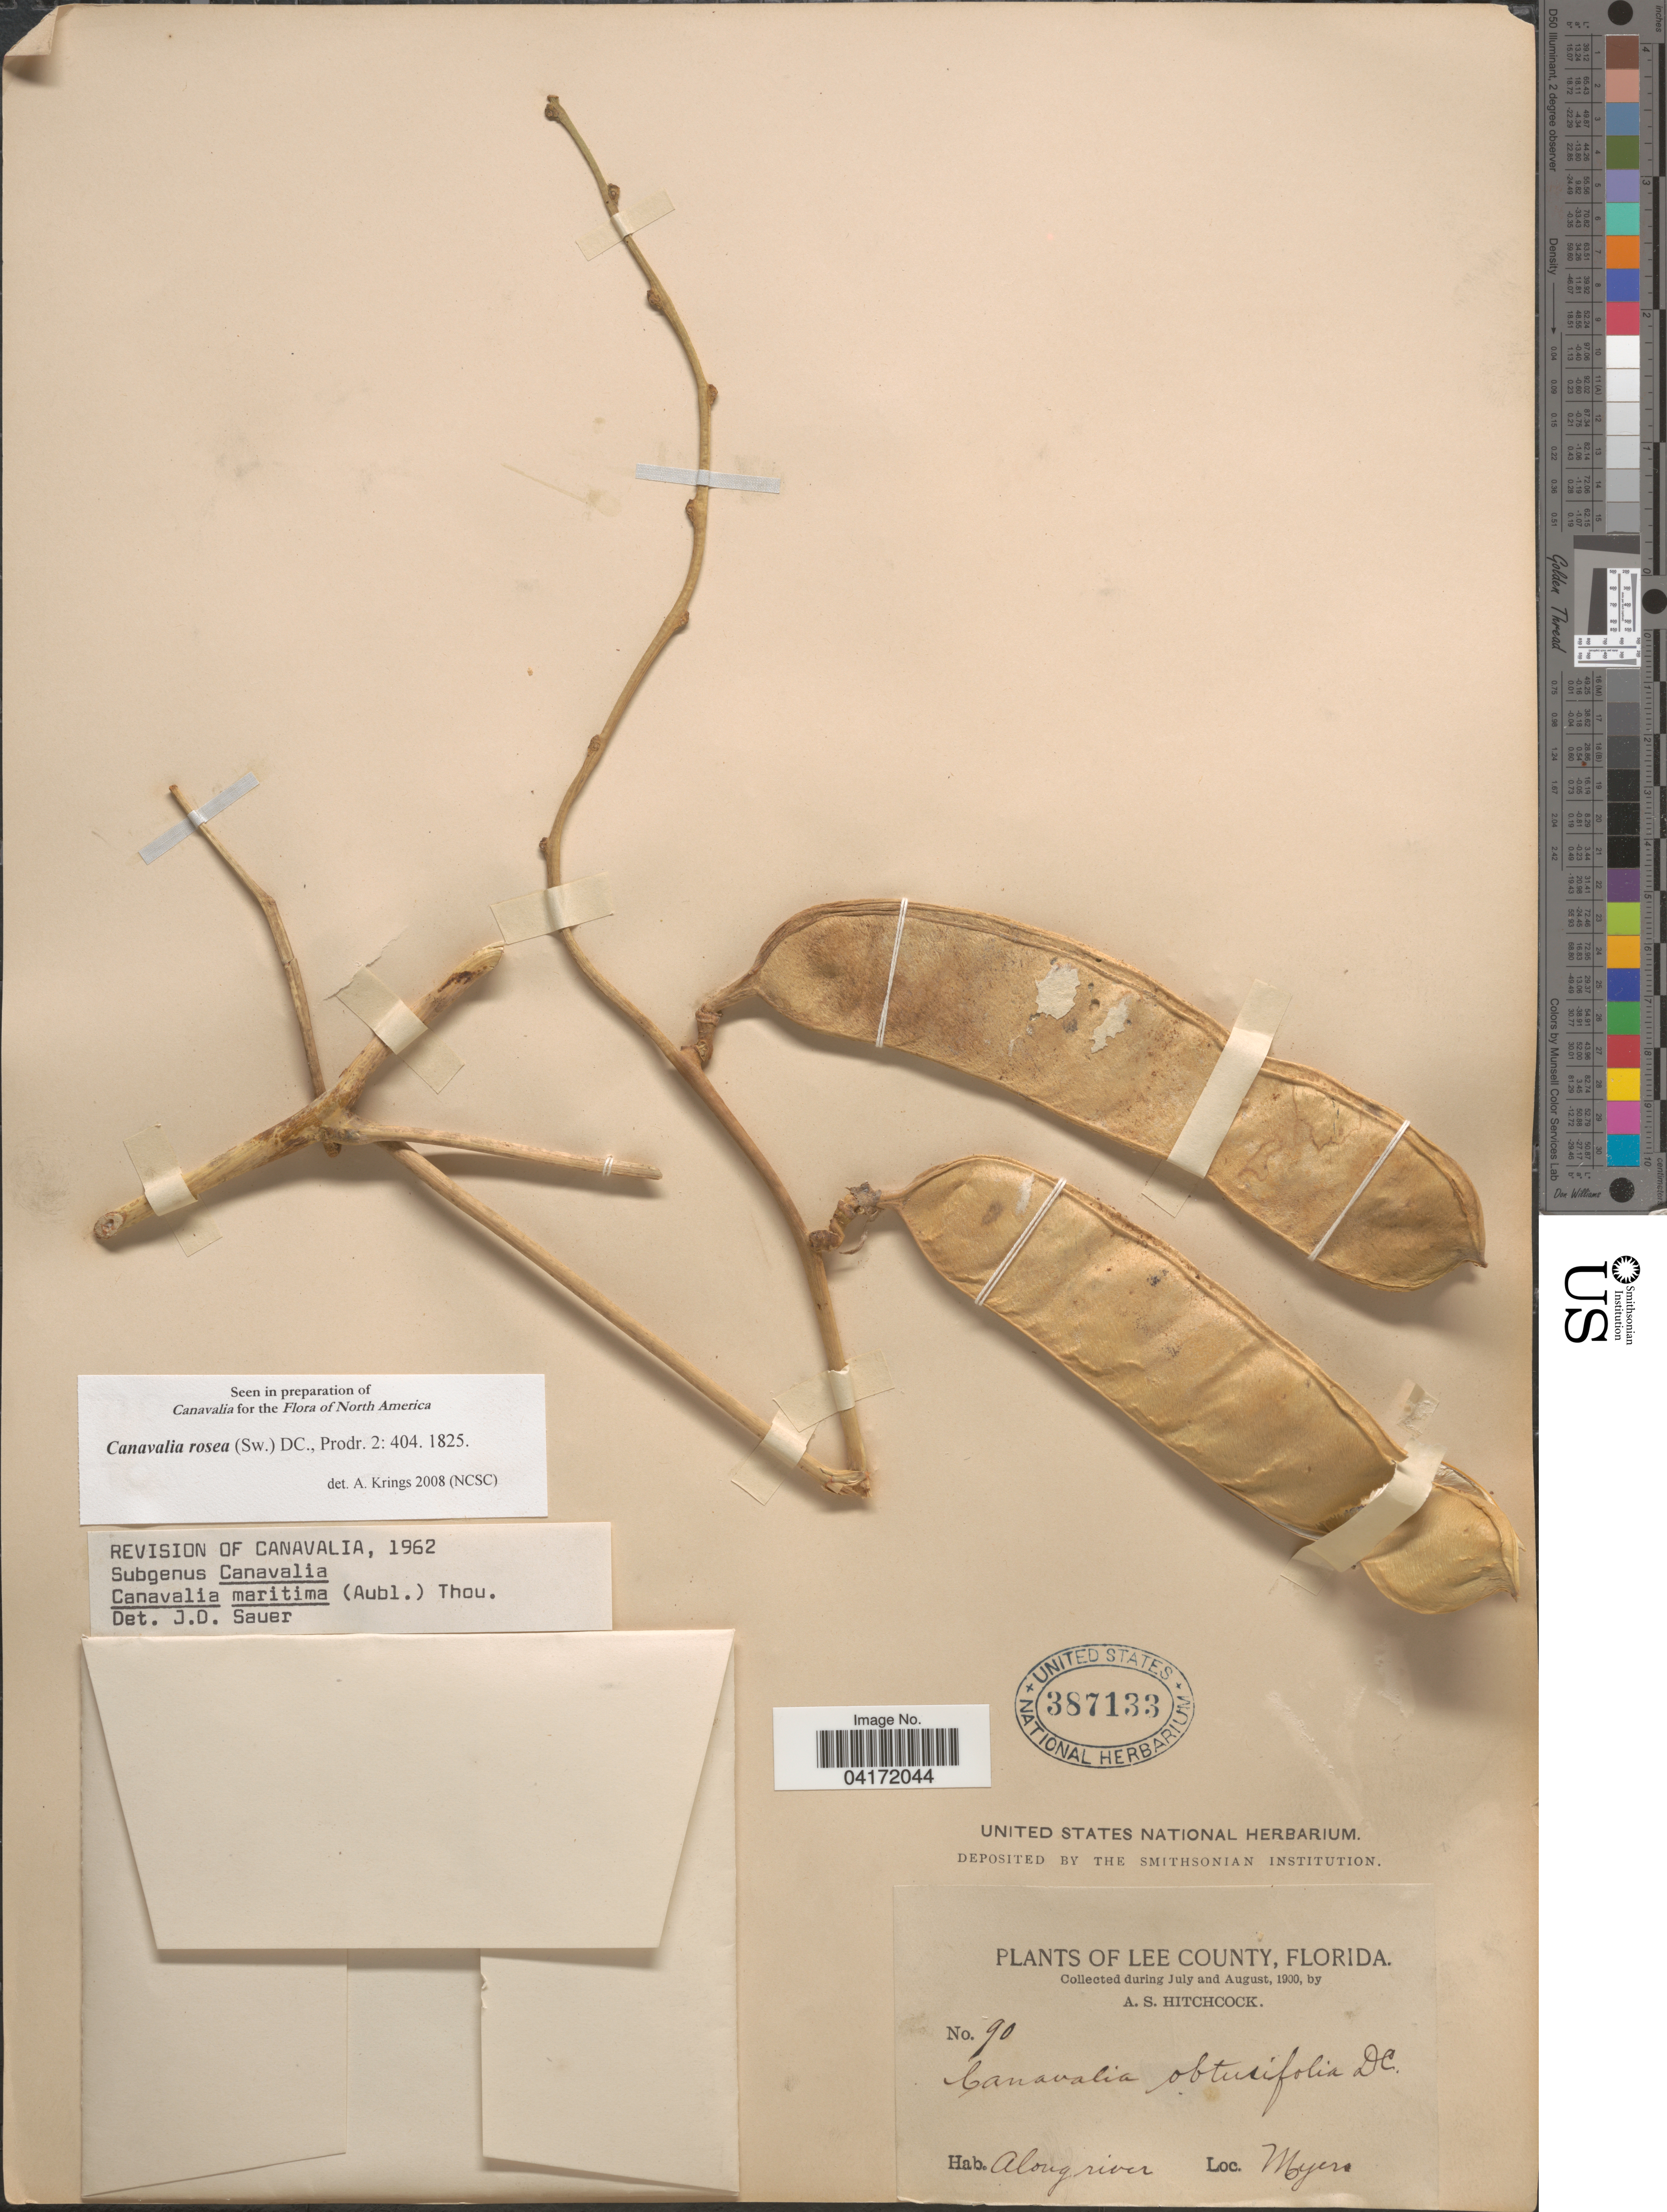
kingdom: Plantae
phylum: Tracheophyta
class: Magnoliopsida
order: Fabales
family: Fabaceae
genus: Canavalia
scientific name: Canavalia rosea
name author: (Sw.) DC.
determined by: Krings, A.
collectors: A. S. Hitchcock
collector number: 90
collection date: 1900-07/1900-08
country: United States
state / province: Florida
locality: Lee County. Along river. Myer.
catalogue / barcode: US 387133